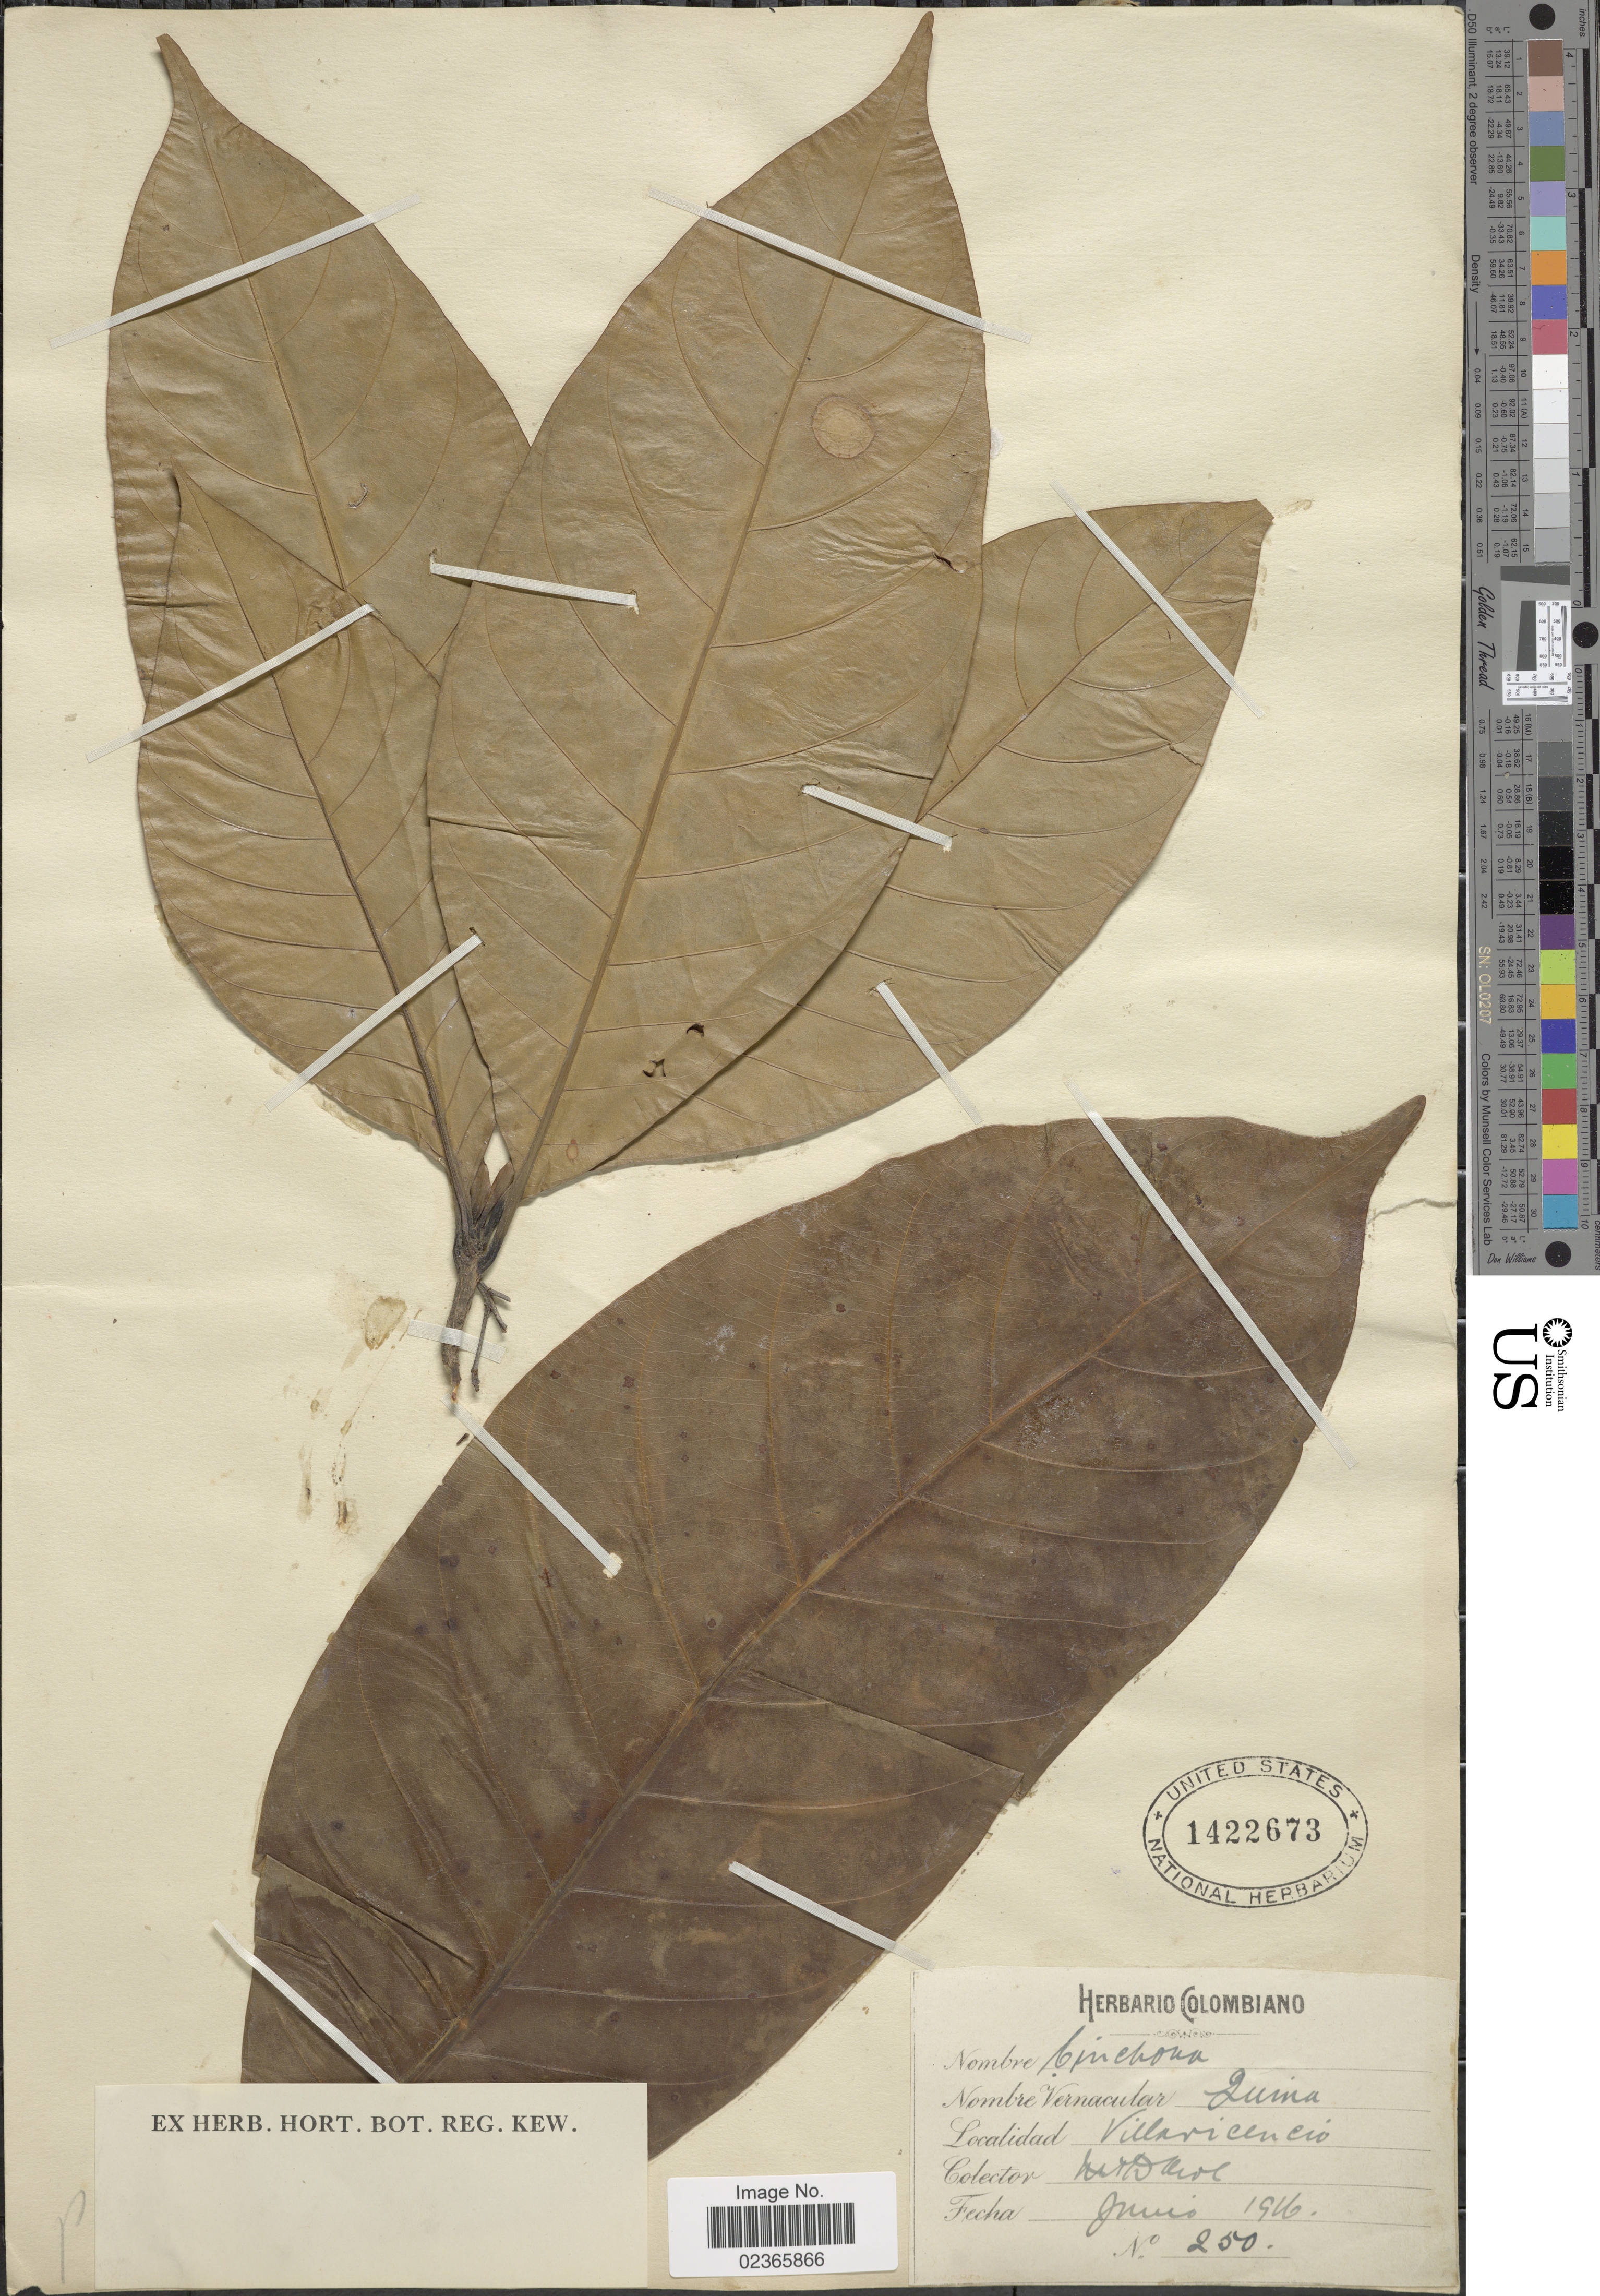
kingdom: Plantae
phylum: Tracheophyta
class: Magnoliopsida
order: Gentianales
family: Rubiaceae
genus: Remijia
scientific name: Remijia pedunculata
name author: (H. Karst.) Fluck.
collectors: M. T. Dawe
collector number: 250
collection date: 1916-06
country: Colombia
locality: Villavicencio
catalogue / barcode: US 1422673